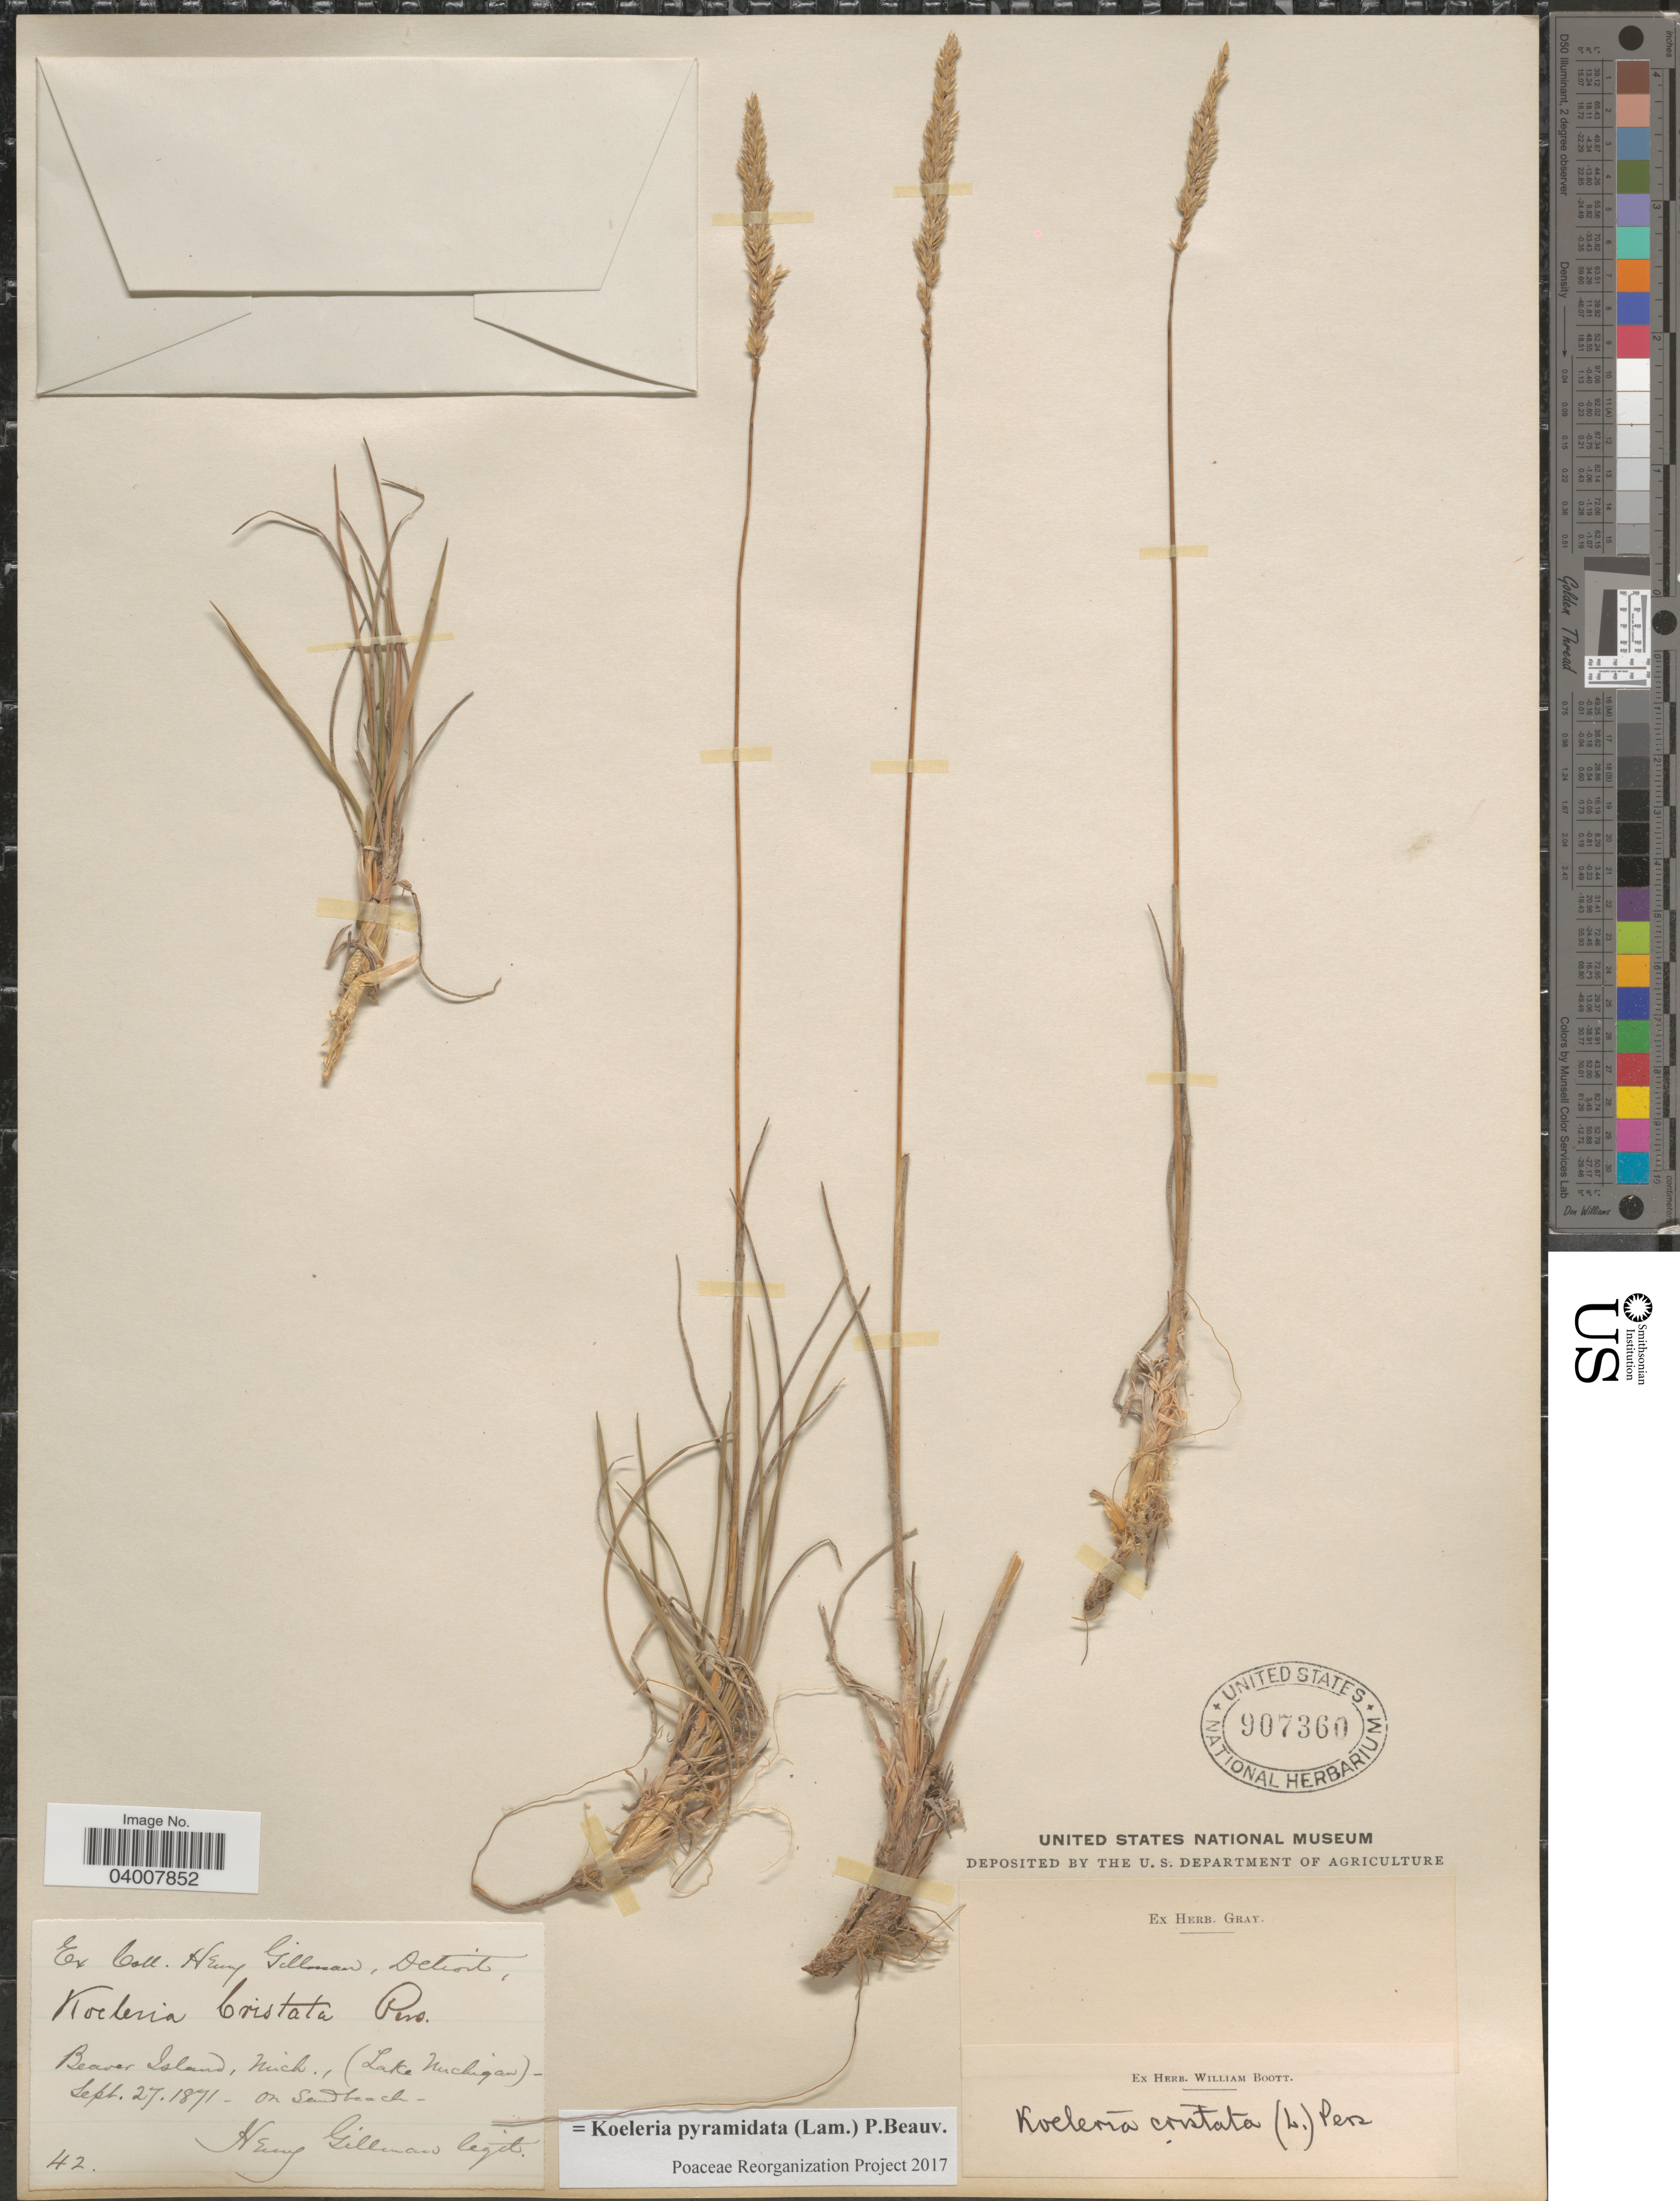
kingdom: Plantae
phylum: Tracheophyta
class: Liliopsida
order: Poales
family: Poaceae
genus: Koeleria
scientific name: Koeleria pyramidata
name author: (Lam.) P. Beauv.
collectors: H. Gillman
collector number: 42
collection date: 1871-09-27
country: United States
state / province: Michigan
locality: Beaver Island, (Lake Michigan).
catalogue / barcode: US 907360